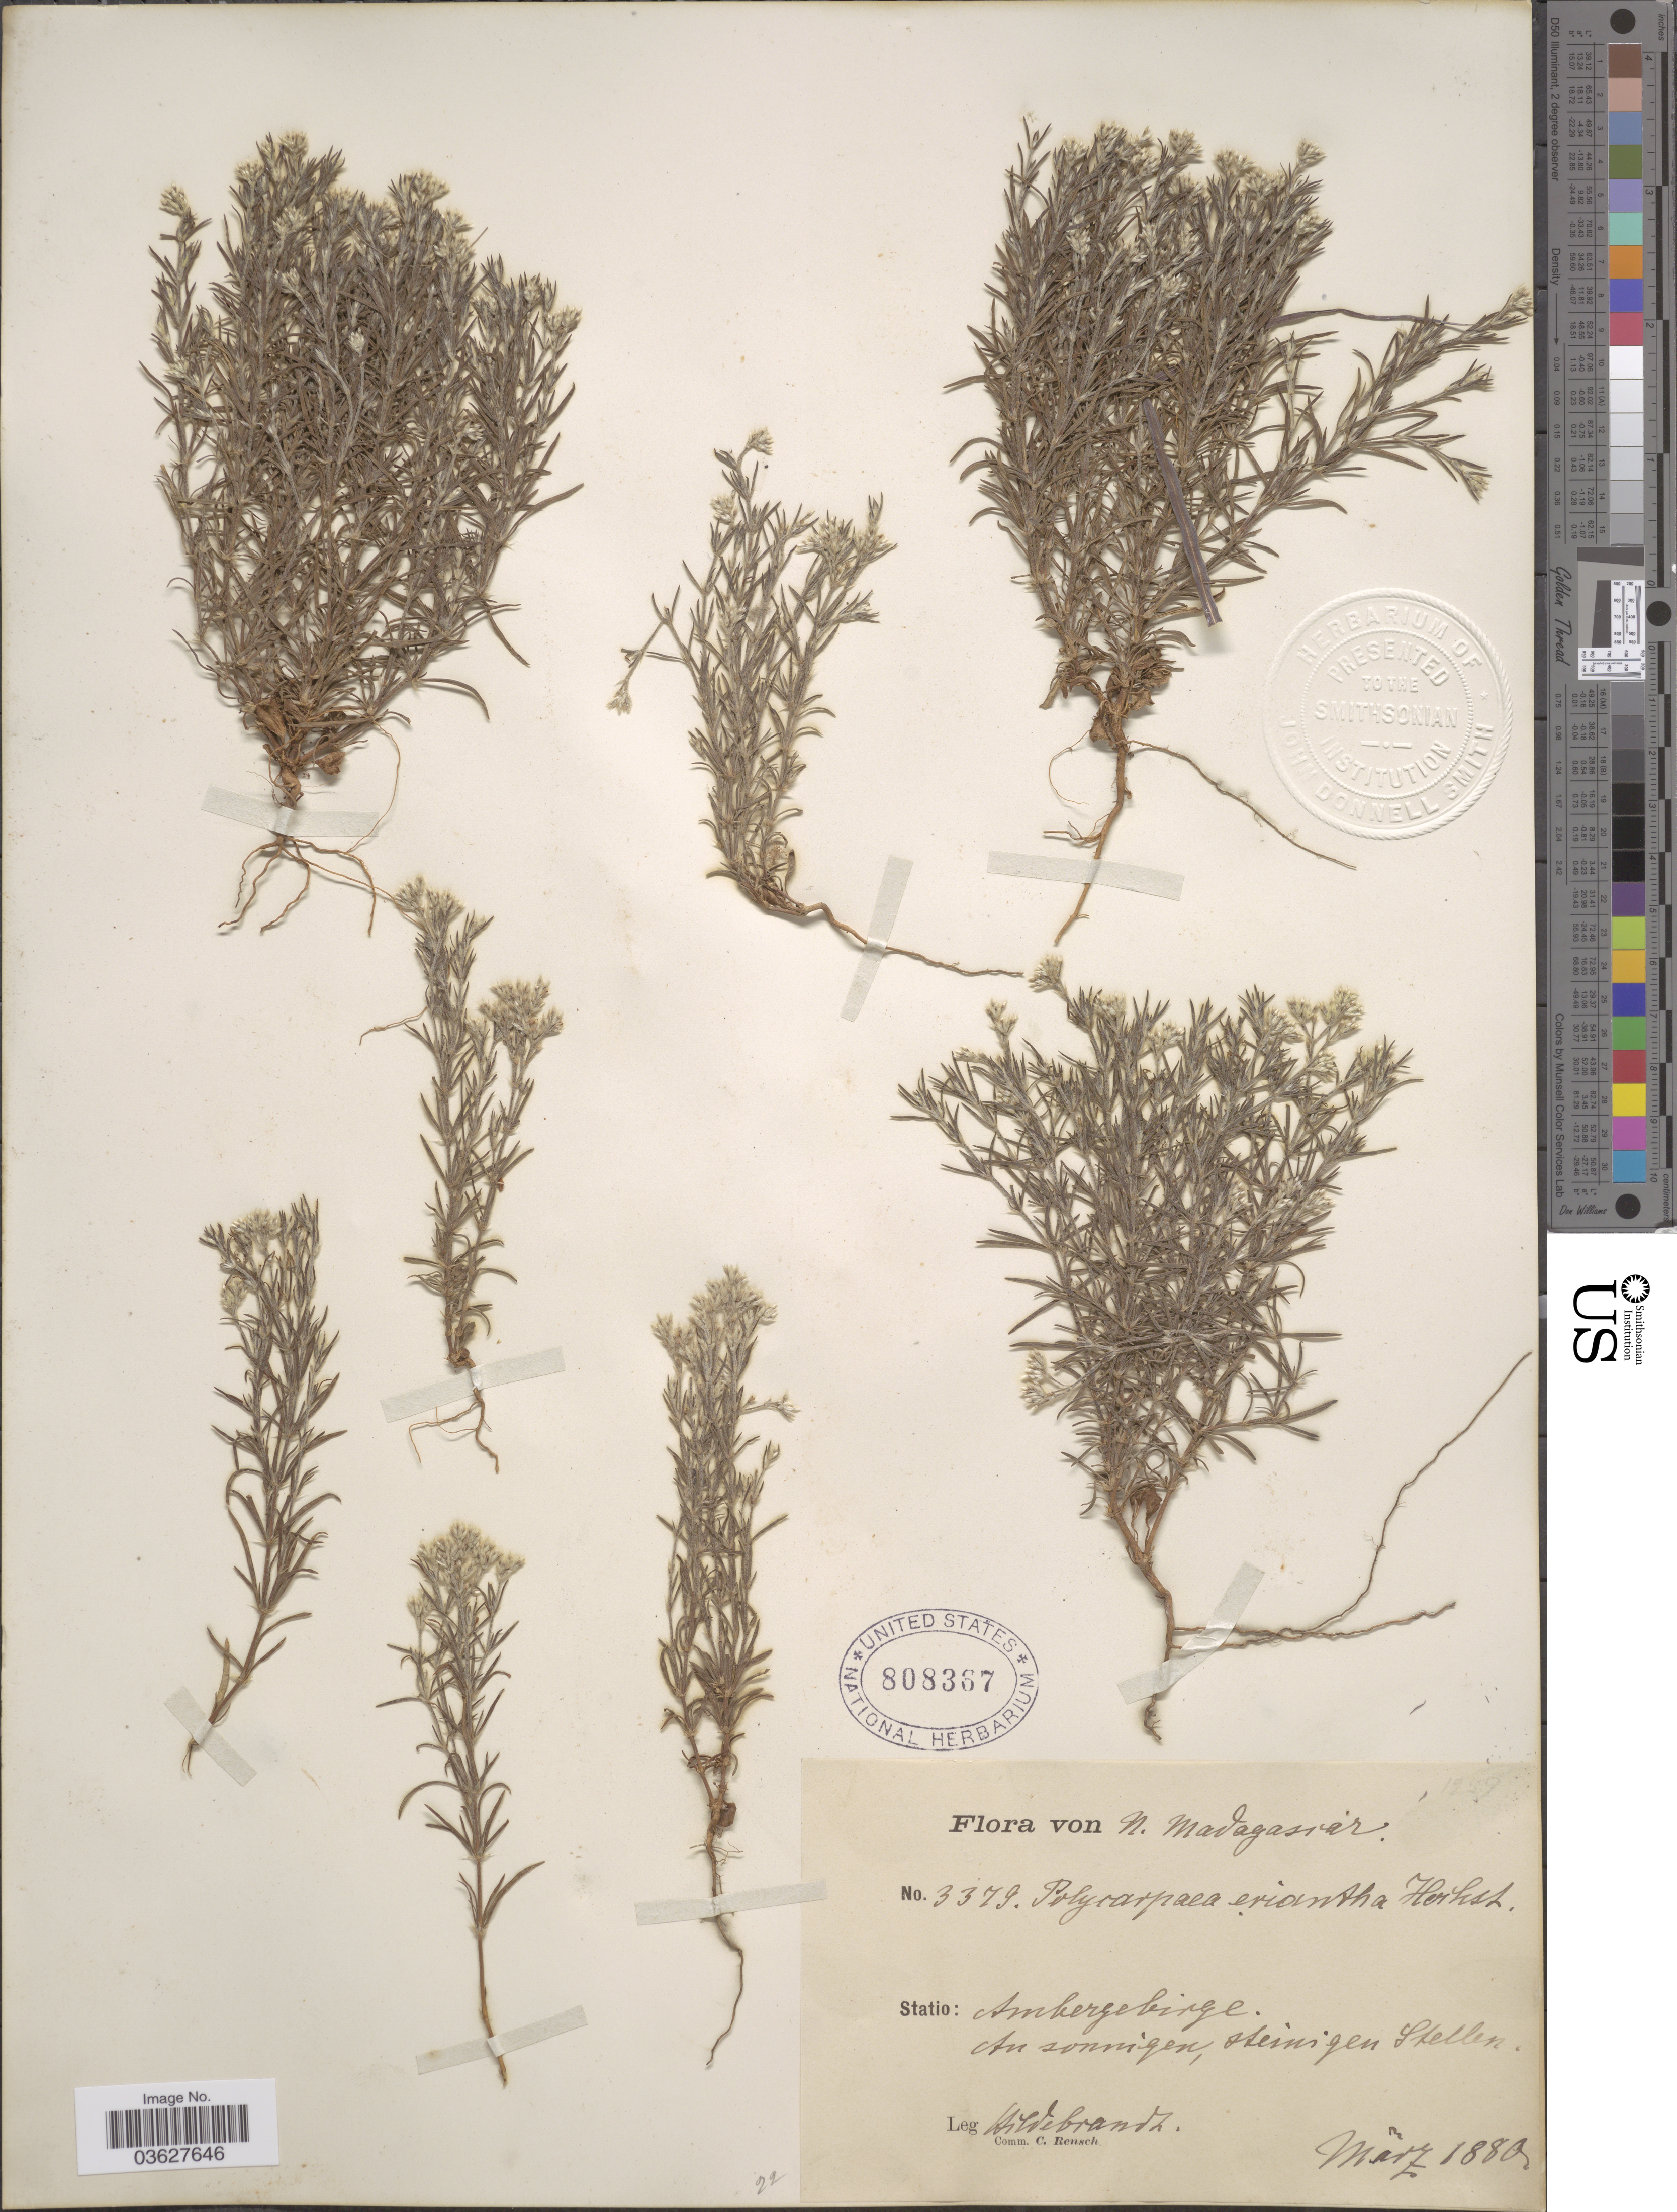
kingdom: Plantae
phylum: Tracheophyta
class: Magnoliopsida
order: Caryophyllales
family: Caryophyllaceae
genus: Polycarpaea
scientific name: Polycarpaea eriantha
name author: Hochst. ex A. Rich.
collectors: A. Webrandt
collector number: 3379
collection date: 1880-03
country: Madagascar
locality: N. Madagascar. Statio: Ambergebirge.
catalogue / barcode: US 808367